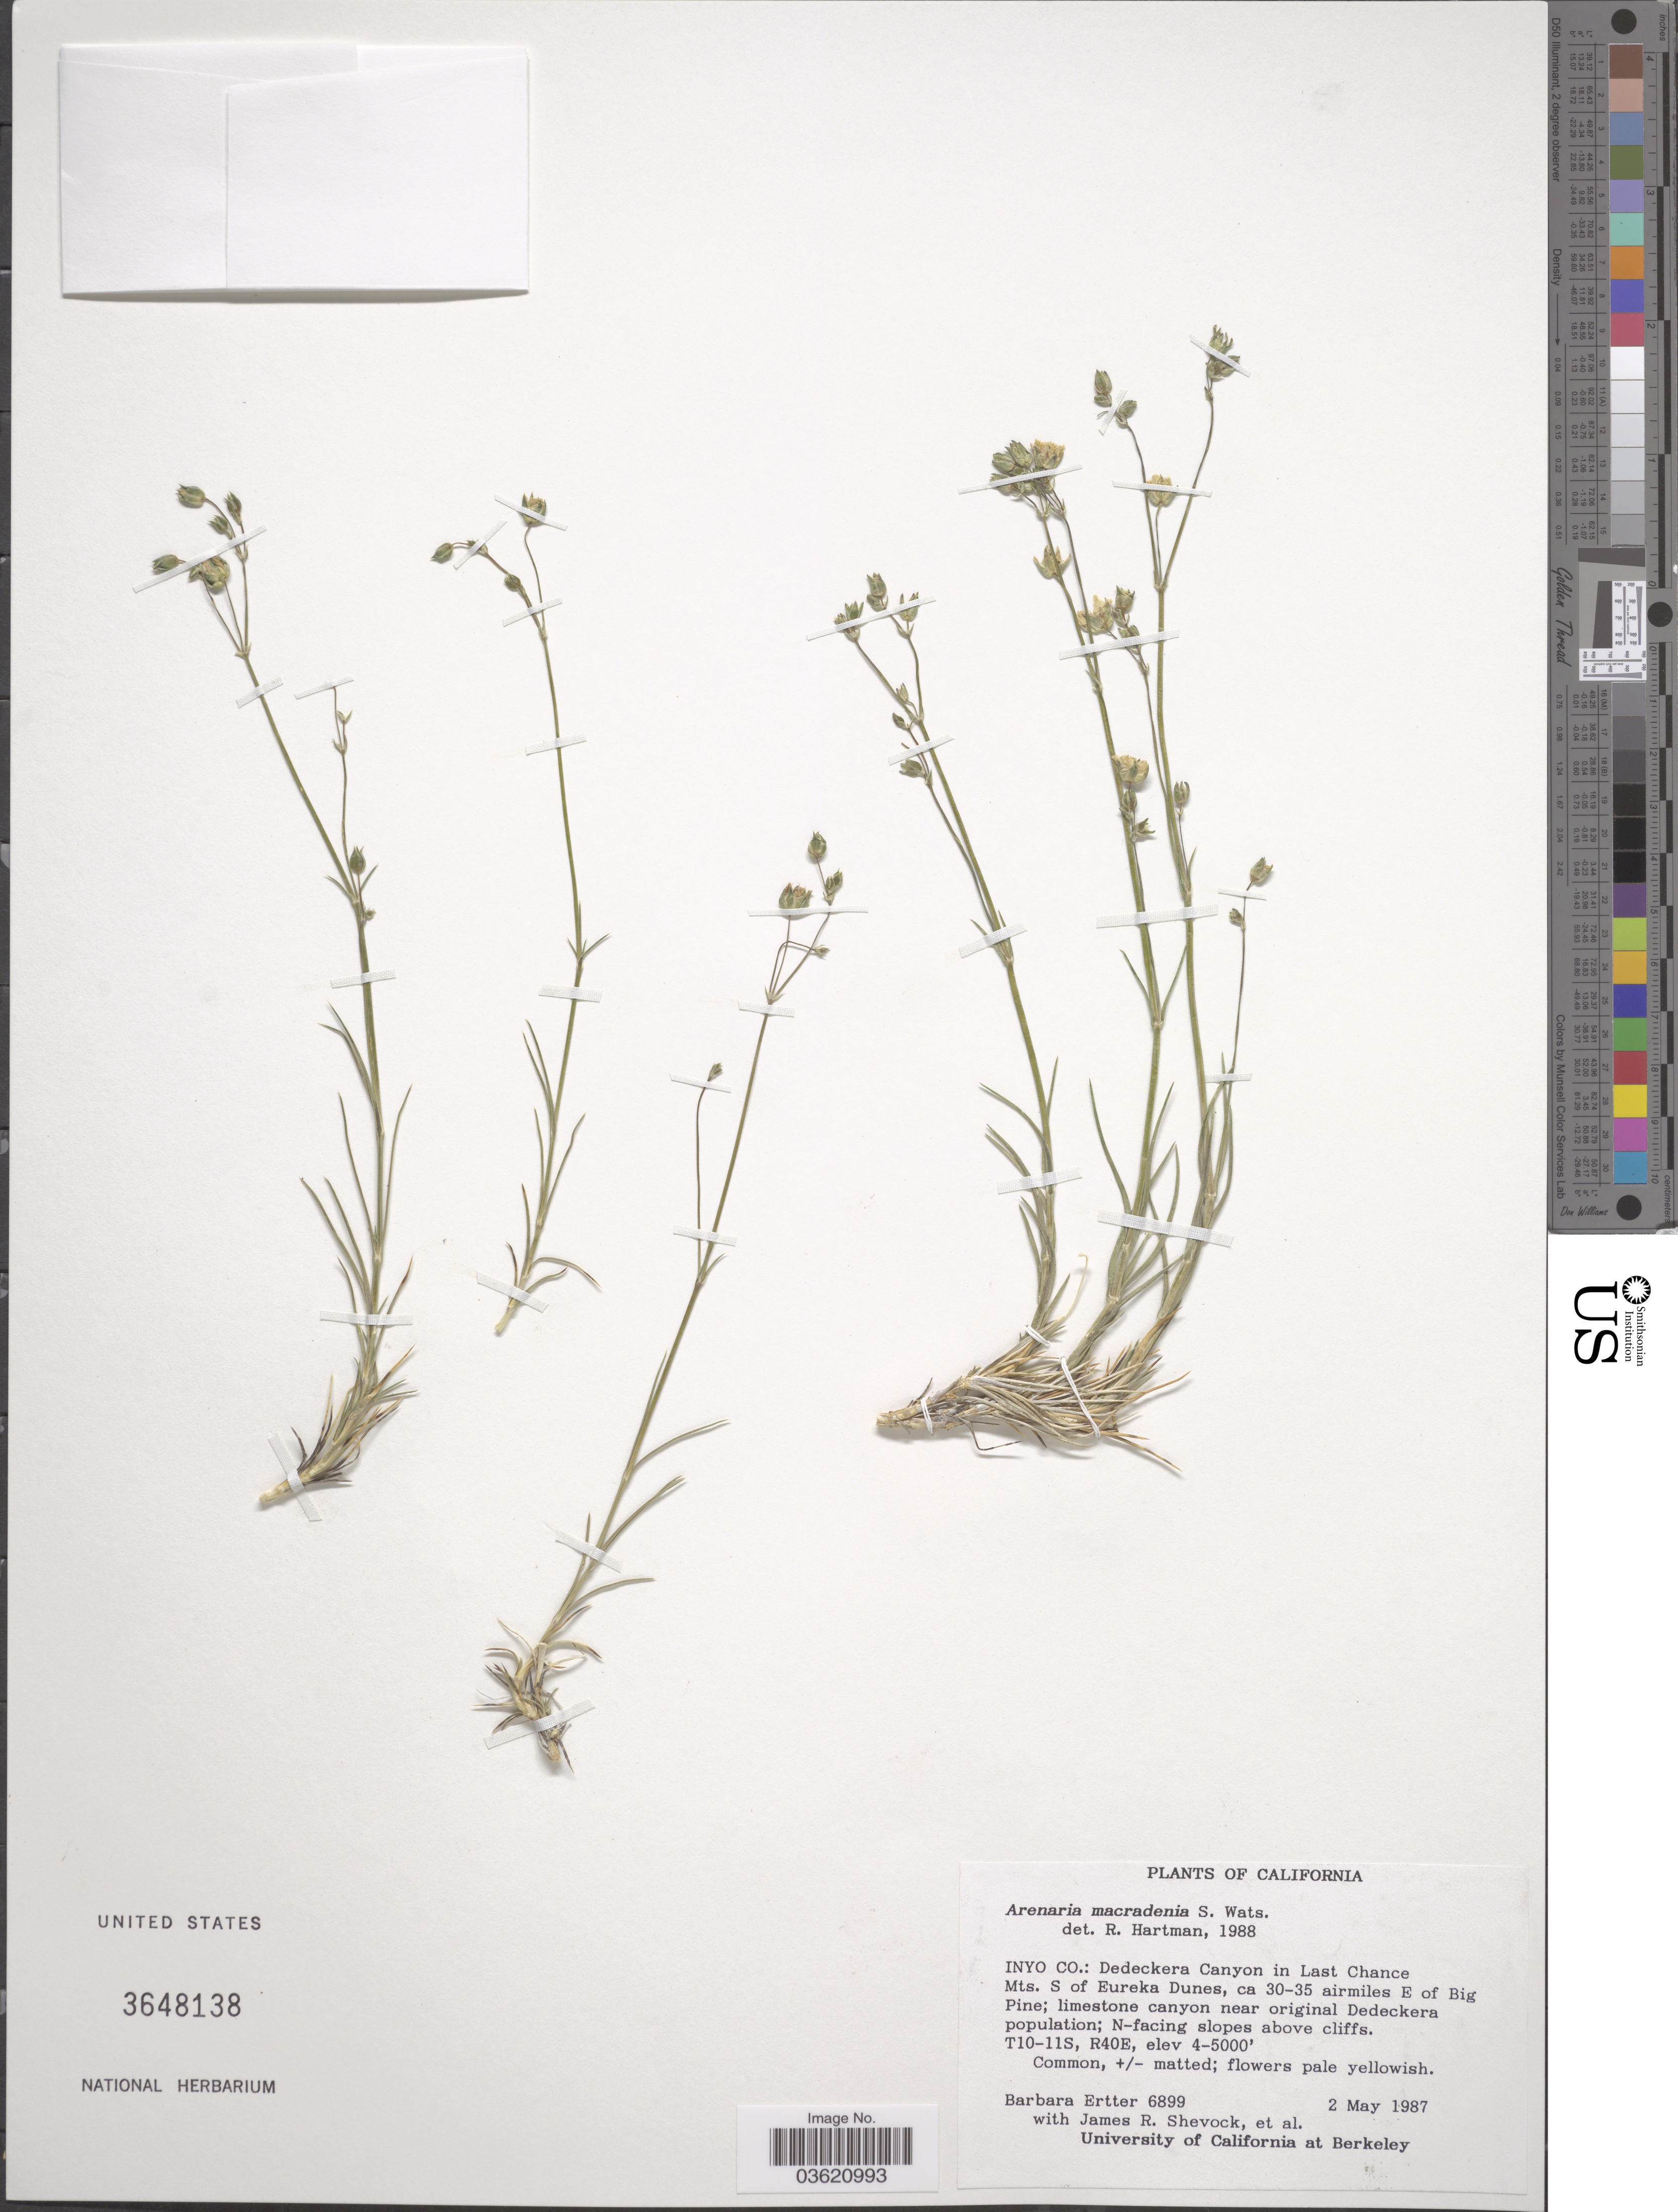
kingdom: Plantae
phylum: Tracheophyta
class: Magnoliopsida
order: Caryophyllales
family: Caryophyllaceae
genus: Eremogone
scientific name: Eremogone macradenia var. macradenia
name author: (S. Watson) Ikonn.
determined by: Strong, Mark T., (BOT), Smithsonian Institution - National Museum of Natural History (UNITED STATES)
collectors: B. Ertter, J. R. Shevock & et al.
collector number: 6899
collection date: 1987-05-02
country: United States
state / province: California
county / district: Inyo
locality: Inyo Co.: Dedeckera Canyon in Last Chance Mts. S of Eureka dunes, ca 30-35 airmiles E of Big Pine; limestone canyon near original Dedeckera population. T10S-11S, R40E.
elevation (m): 1219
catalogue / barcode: US 3648138